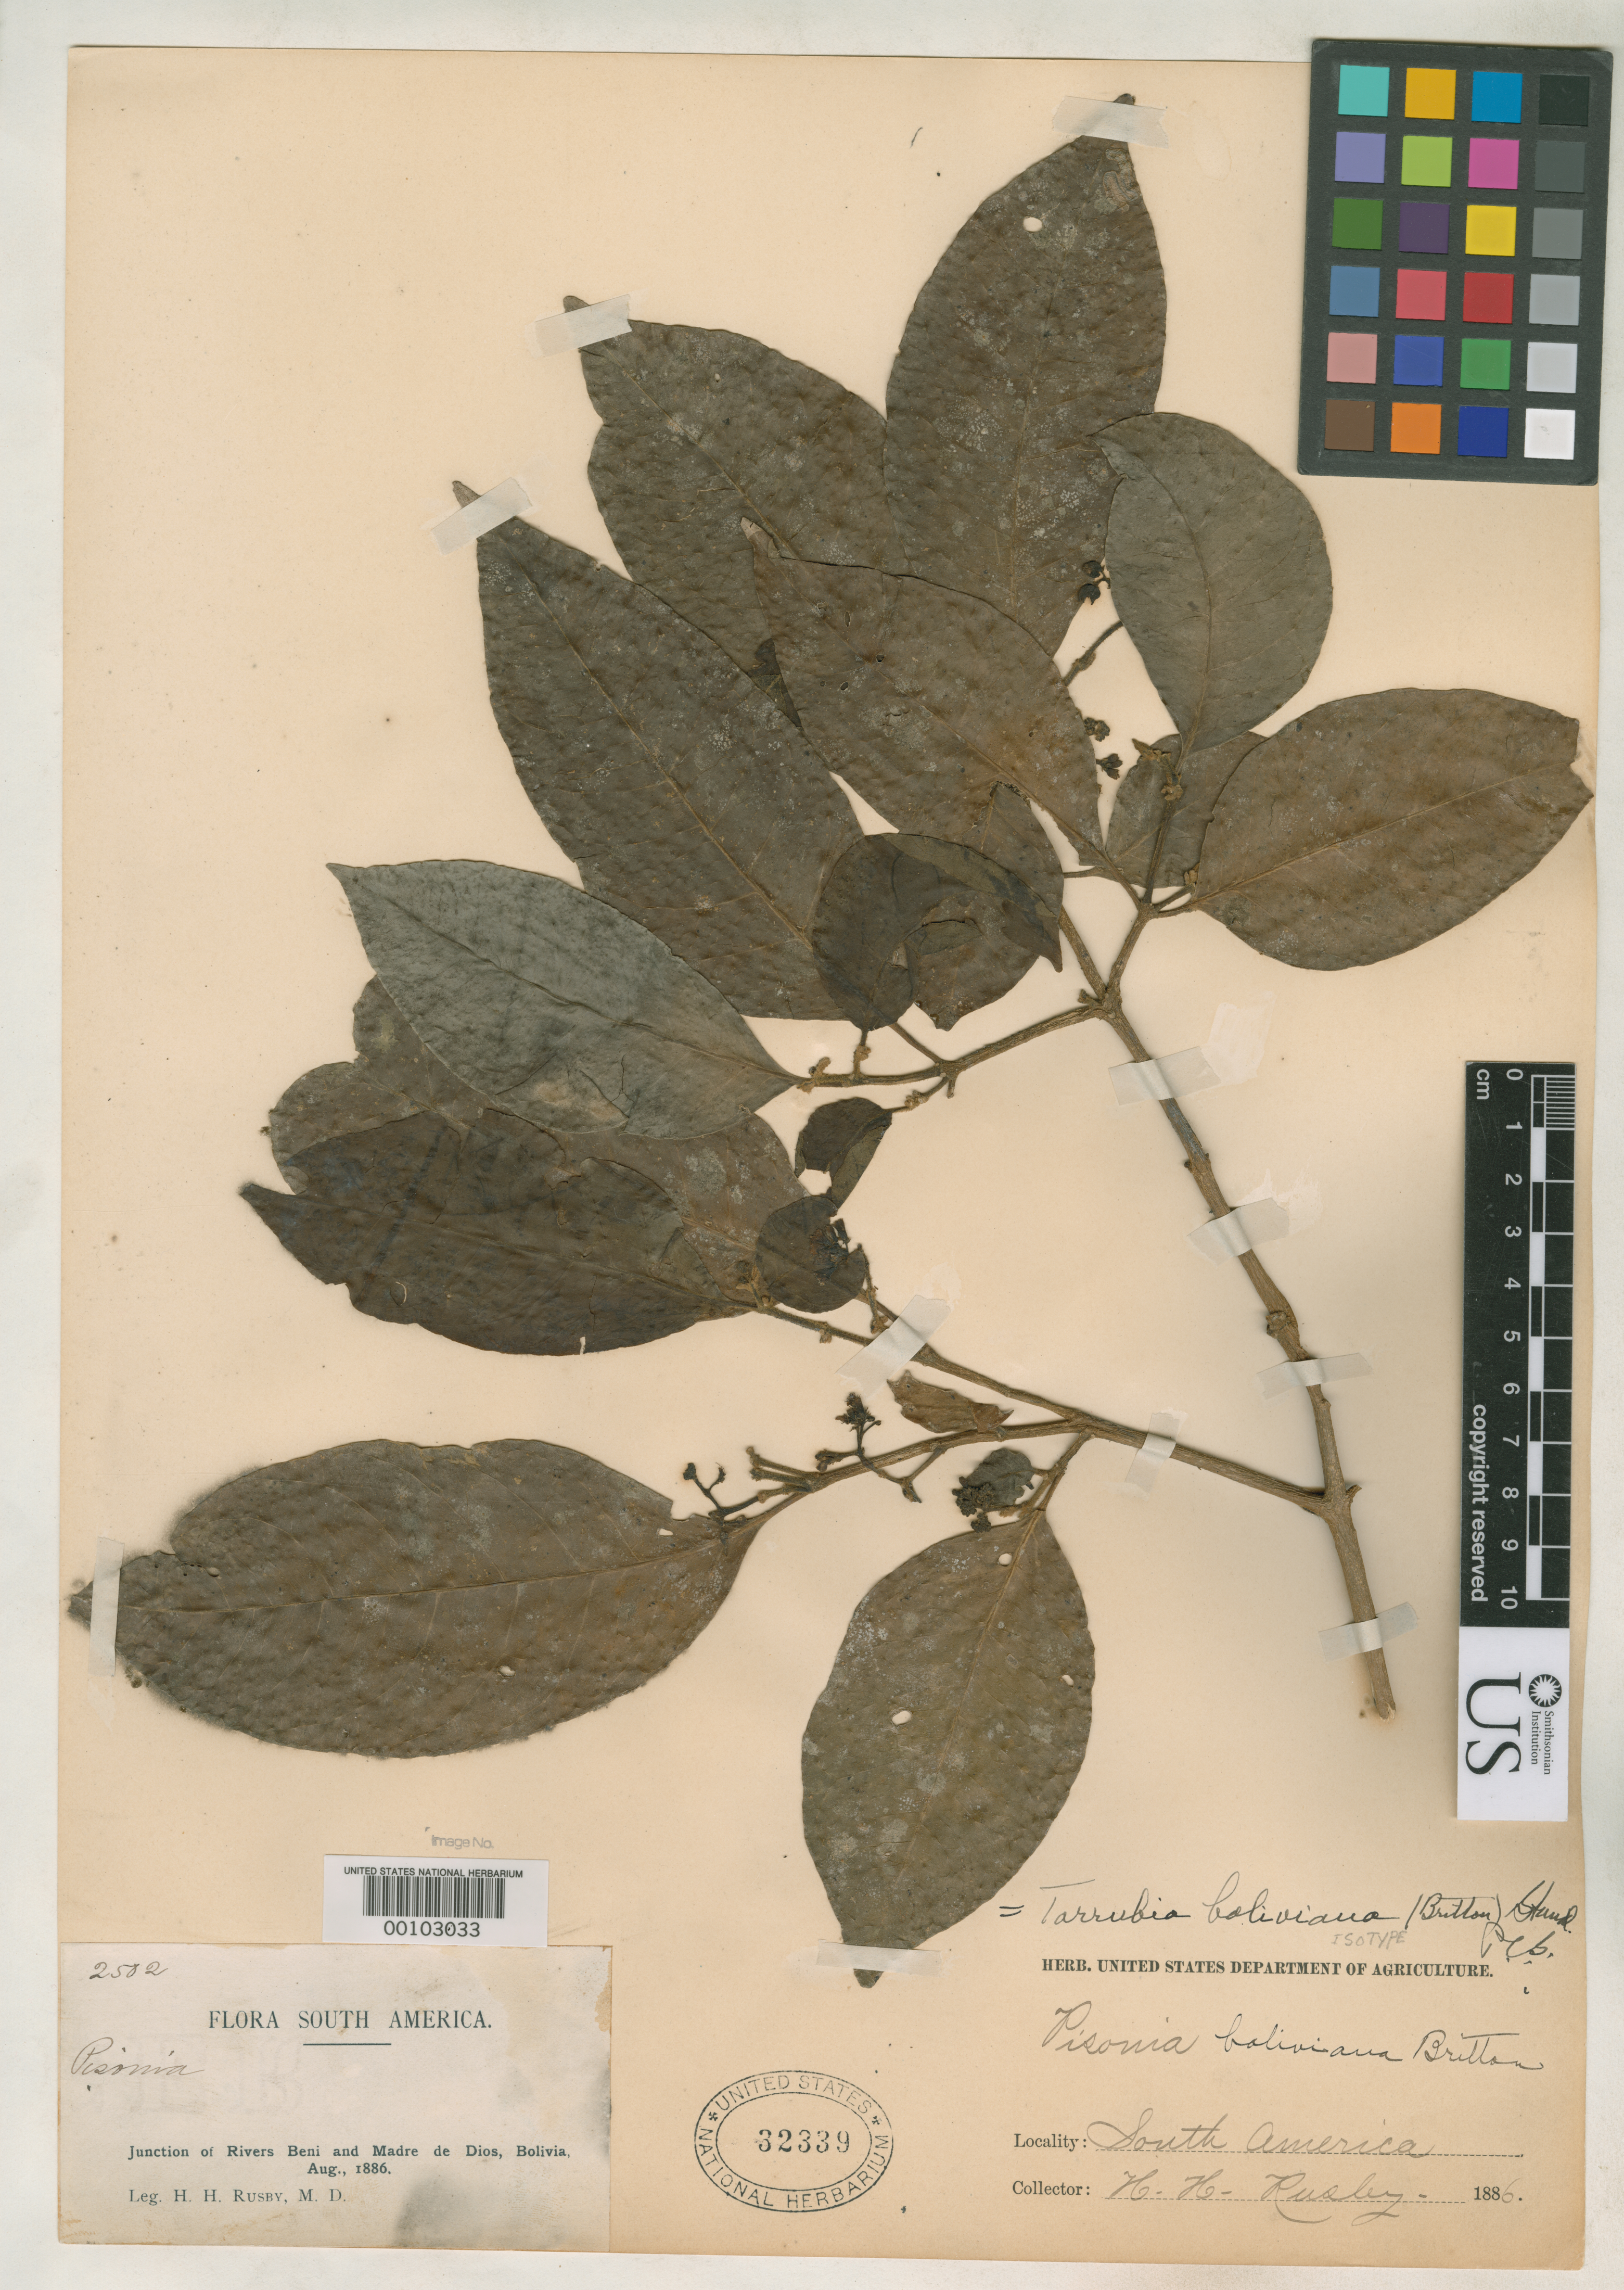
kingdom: Plantae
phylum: Tracheophyta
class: Magnoliopsida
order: Caryophyllales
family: Nyctaginaceae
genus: Pisonia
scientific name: Pisonia boliviana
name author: Britton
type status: Isotype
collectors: H. H. Rusby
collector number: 2502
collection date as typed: Aug 1886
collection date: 1886-08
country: Bolivia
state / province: Beni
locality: Junction of Rivers Beni and Madre de Dios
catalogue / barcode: US 32339